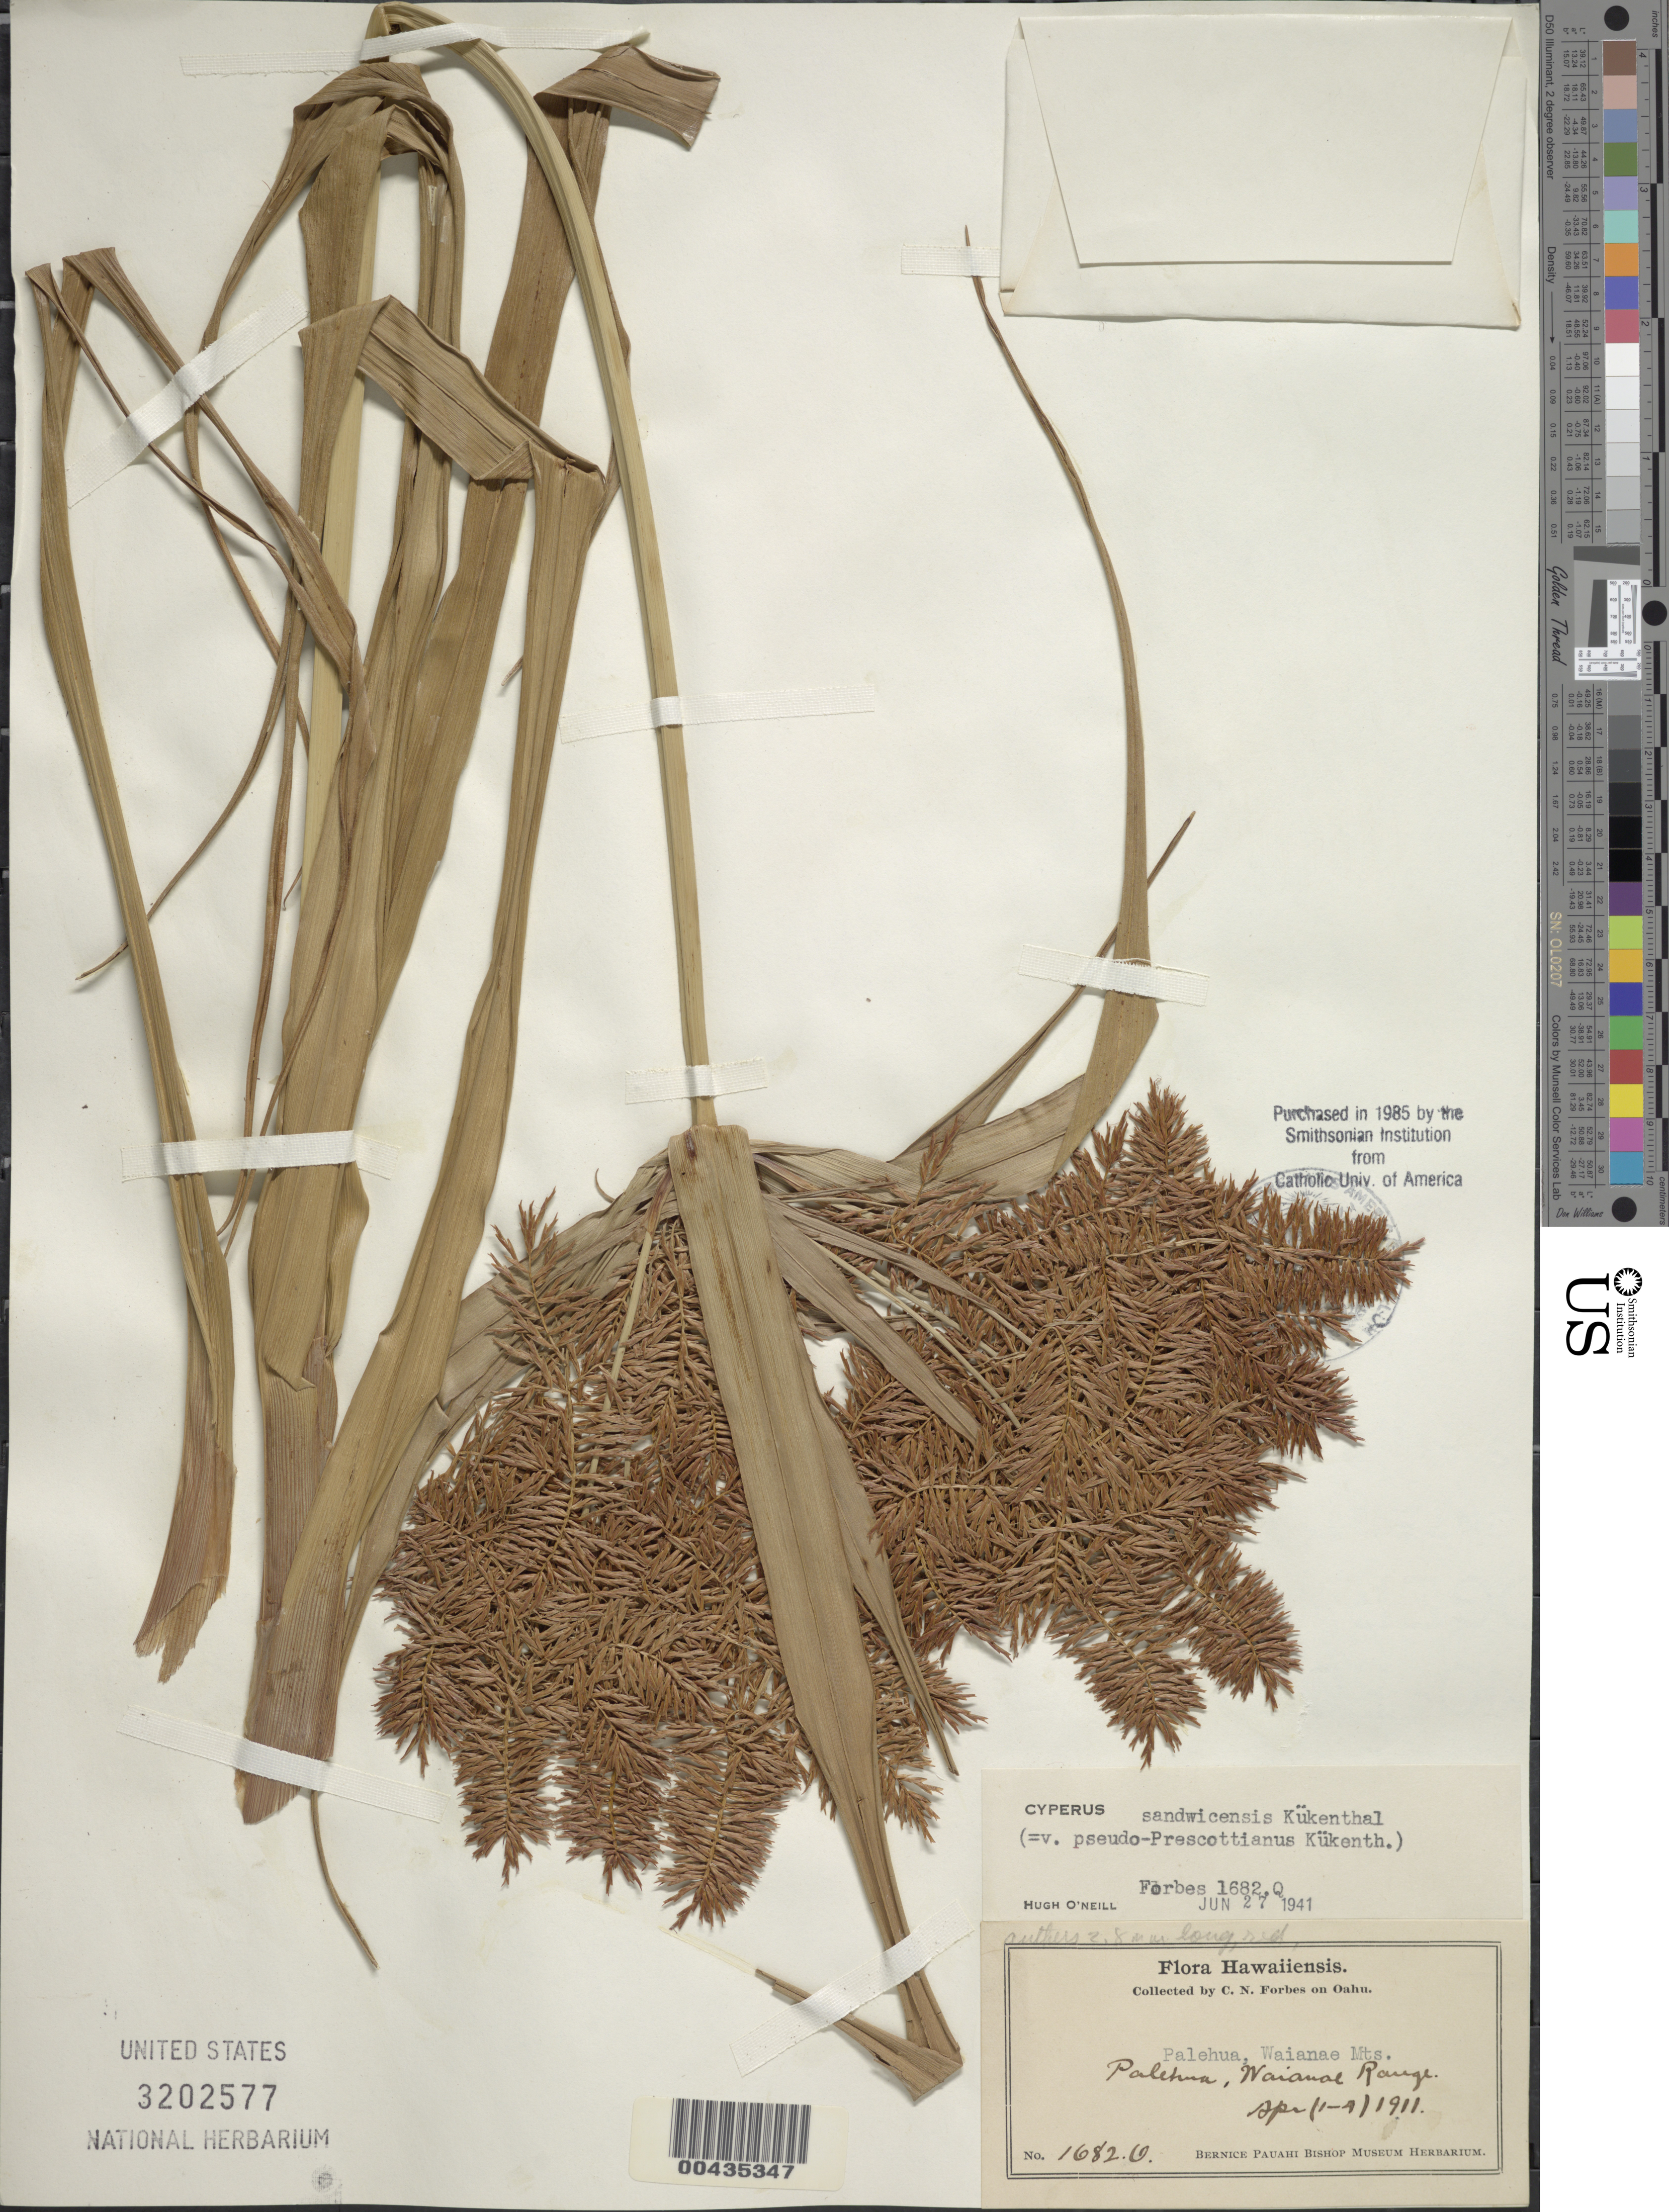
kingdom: Plantae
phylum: Tracheophyta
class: Liliopsida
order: Poales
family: Cyperaceae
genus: Cyperus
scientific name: Cyperus sandwicensis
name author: Kük.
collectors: C. N. Forbes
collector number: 1682.O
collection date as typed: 1 Apr 1911 to 4 Apr 1911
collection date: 1911-04-01/1911-04-04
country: United States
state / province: Hawaii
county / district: Honolulu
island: Oahu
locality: Palehua, Waianae Mountains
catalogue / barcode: US 3202577